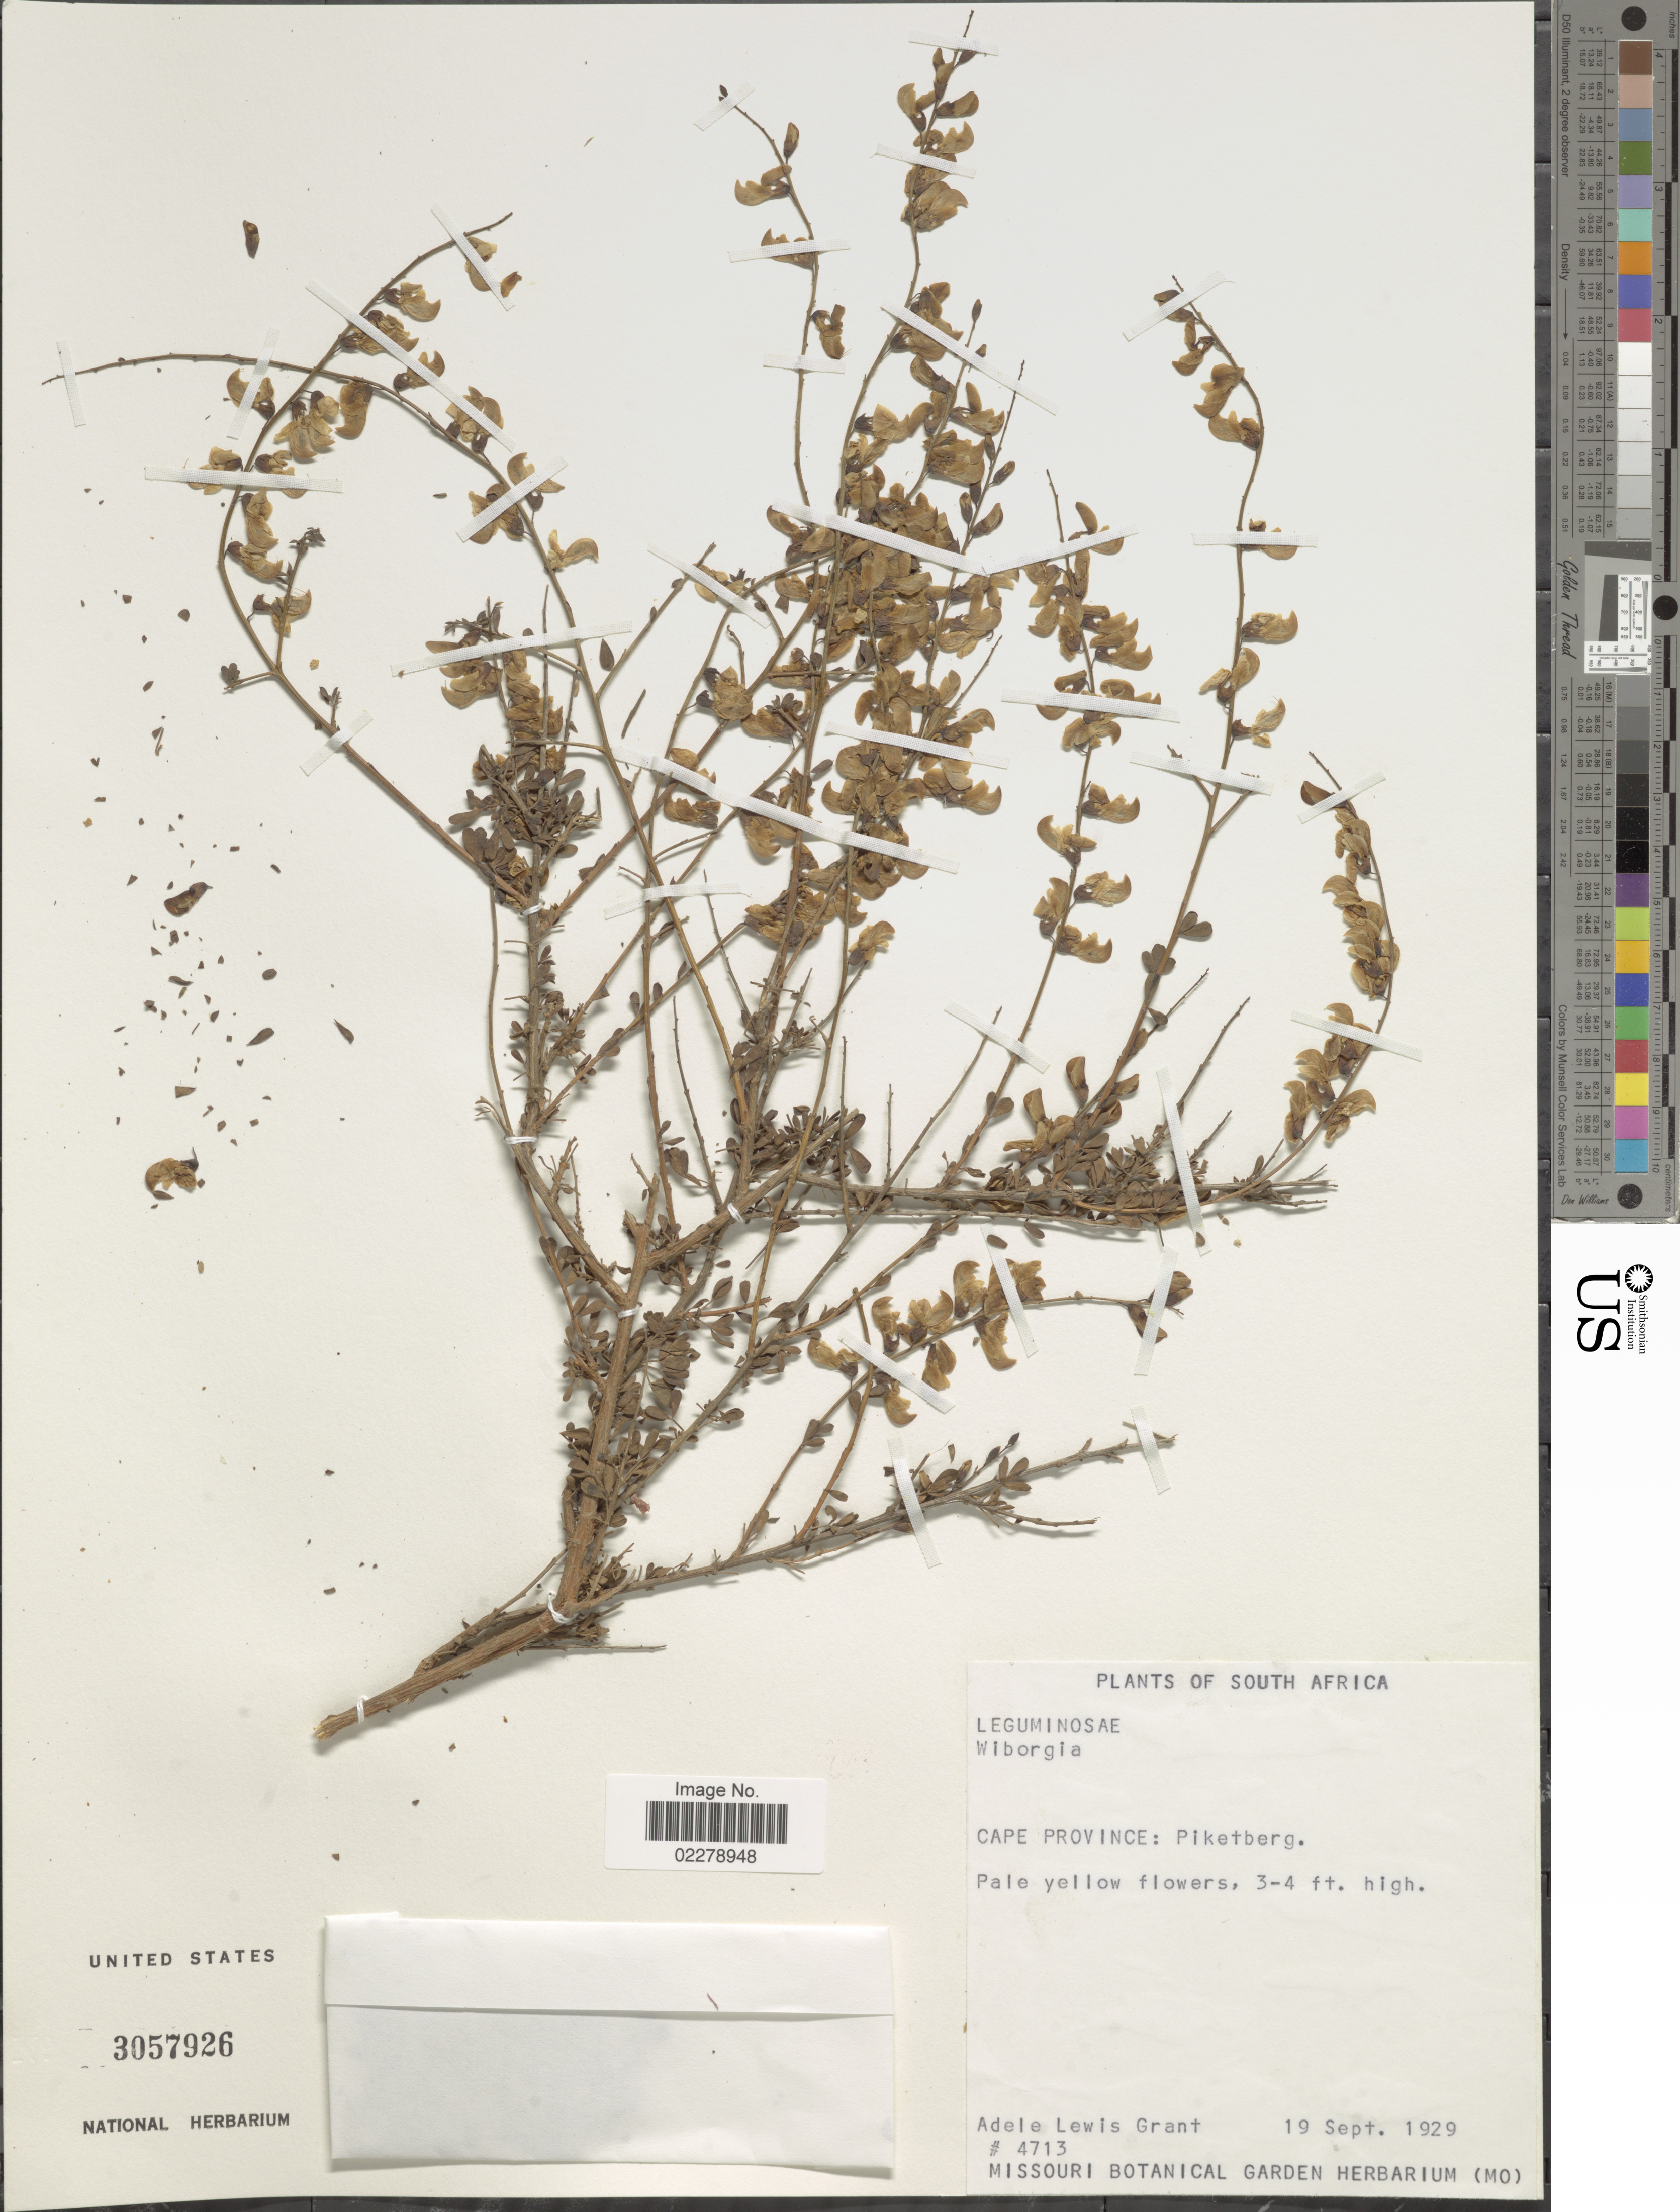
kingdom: Plantae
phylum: Tracheophyta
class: Magnoliopsida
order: Fabales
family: Fabaceae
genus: Wiborgia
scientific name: Wiborgia sp.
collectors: A. L. Grant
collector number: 4713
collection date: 1929-09-19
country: South Africa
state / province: Western Cape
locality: Piketberg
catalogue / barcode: US 3057926